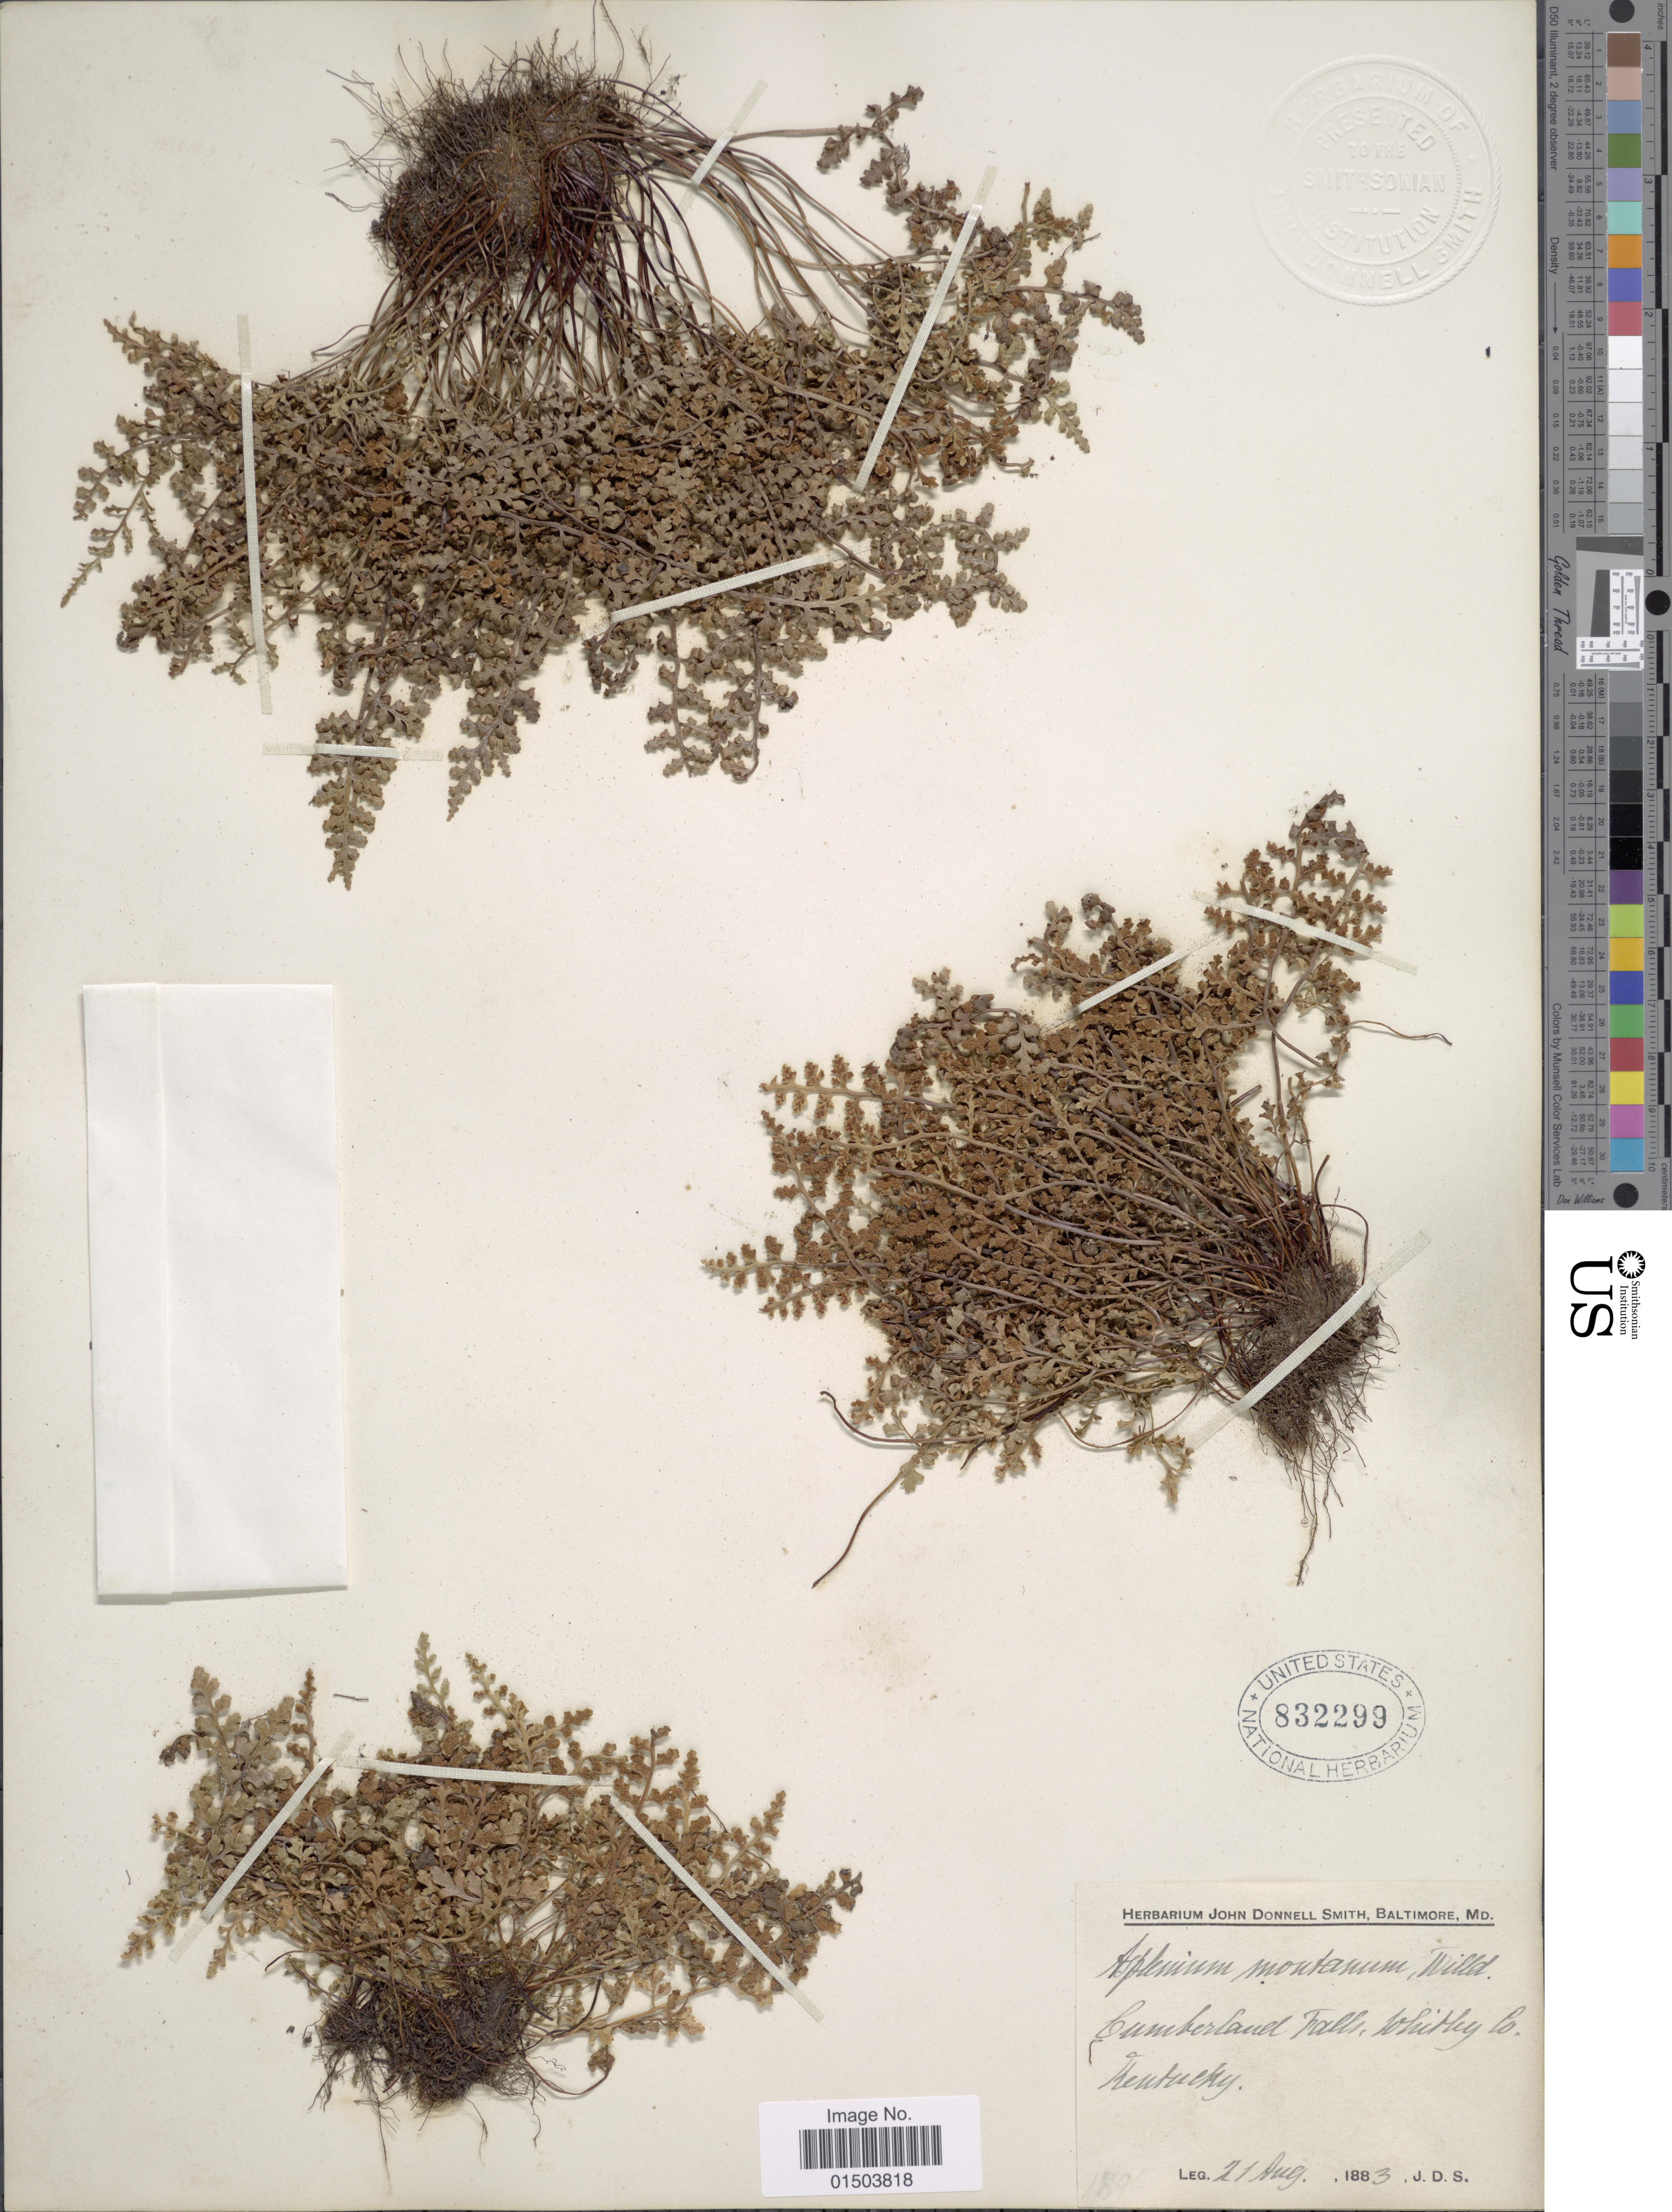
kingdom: Plantae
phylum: Tracheophyta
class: Polypodiopsida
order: Polypodiales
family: Aspleniaceae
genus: Asplenium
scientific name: Asplenium montanum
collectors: J. Donnell Smith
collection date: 1883-08-21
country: United States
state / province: Kentucky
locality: Cumberland Falls, Whitley Co.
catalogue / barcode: US 832299